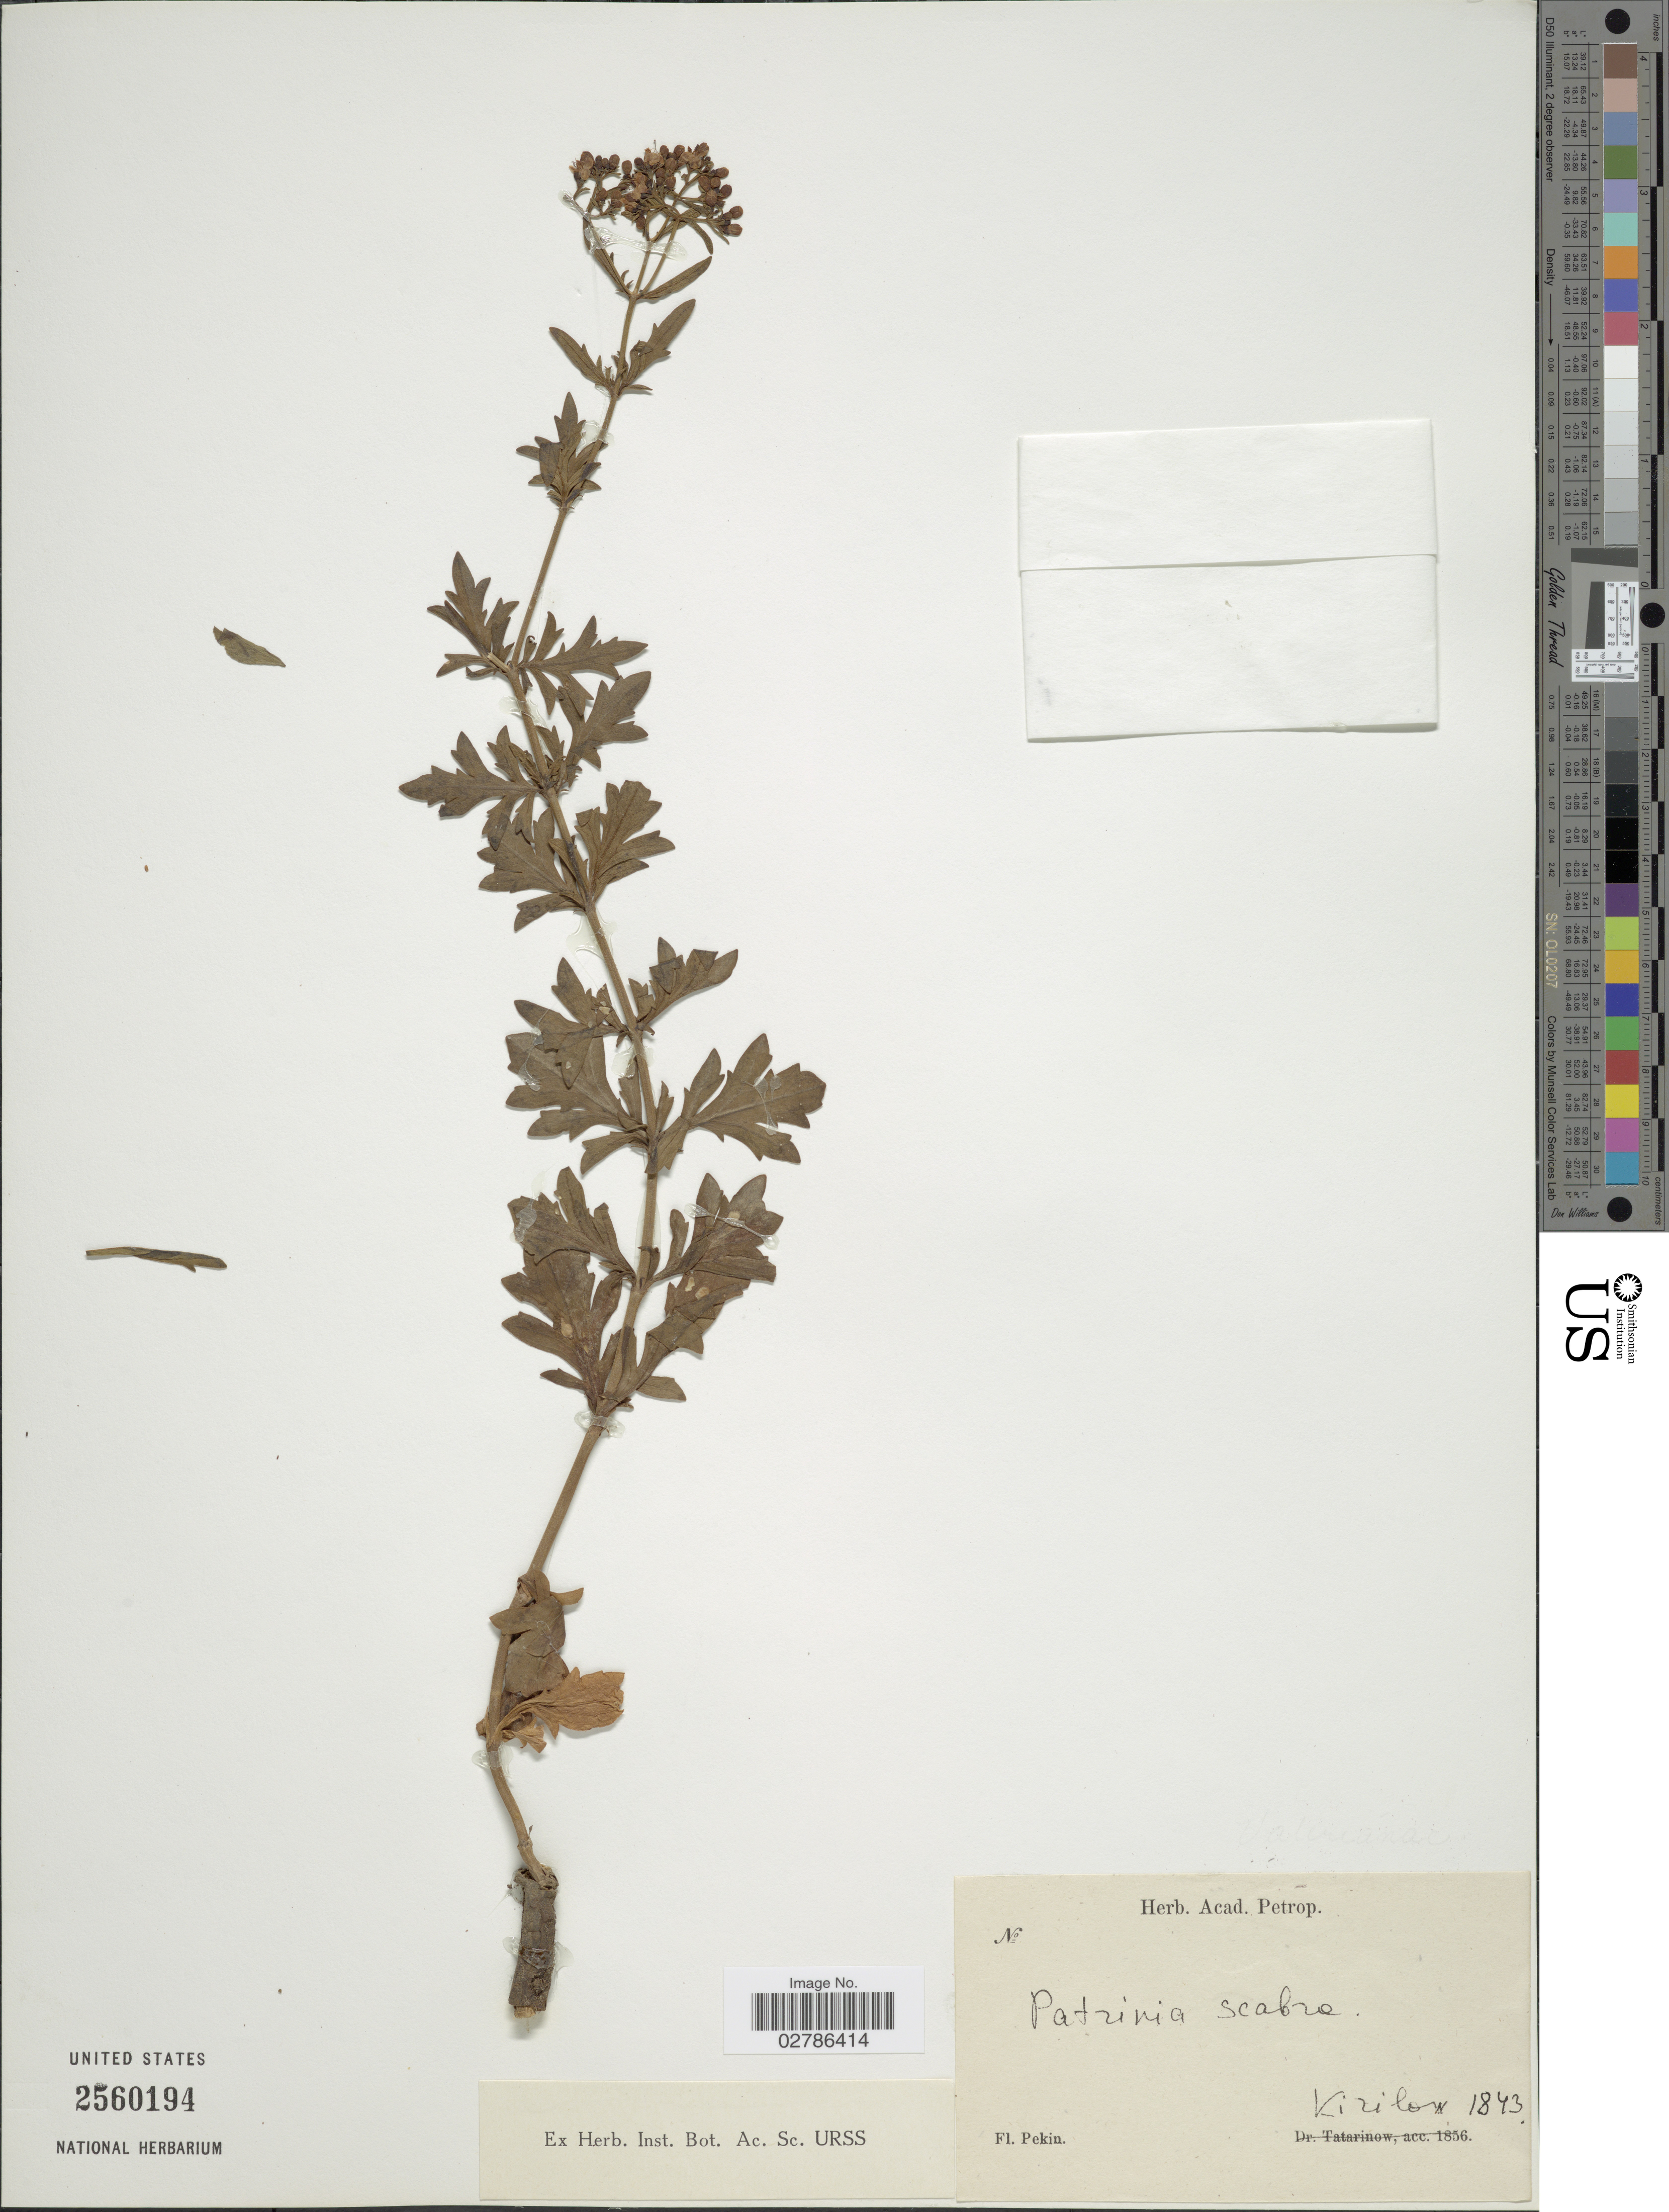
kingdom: Plantae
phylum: Tracheophyta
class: Magnoliopsida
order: Dipsacales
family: Caprifoliaceae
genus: Patrinia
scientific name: Patrinia scabra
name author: Bunge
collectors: Kirilow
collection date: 1843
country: China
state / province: Beijing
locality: Fl. Pekin.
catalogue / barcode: US 2560194